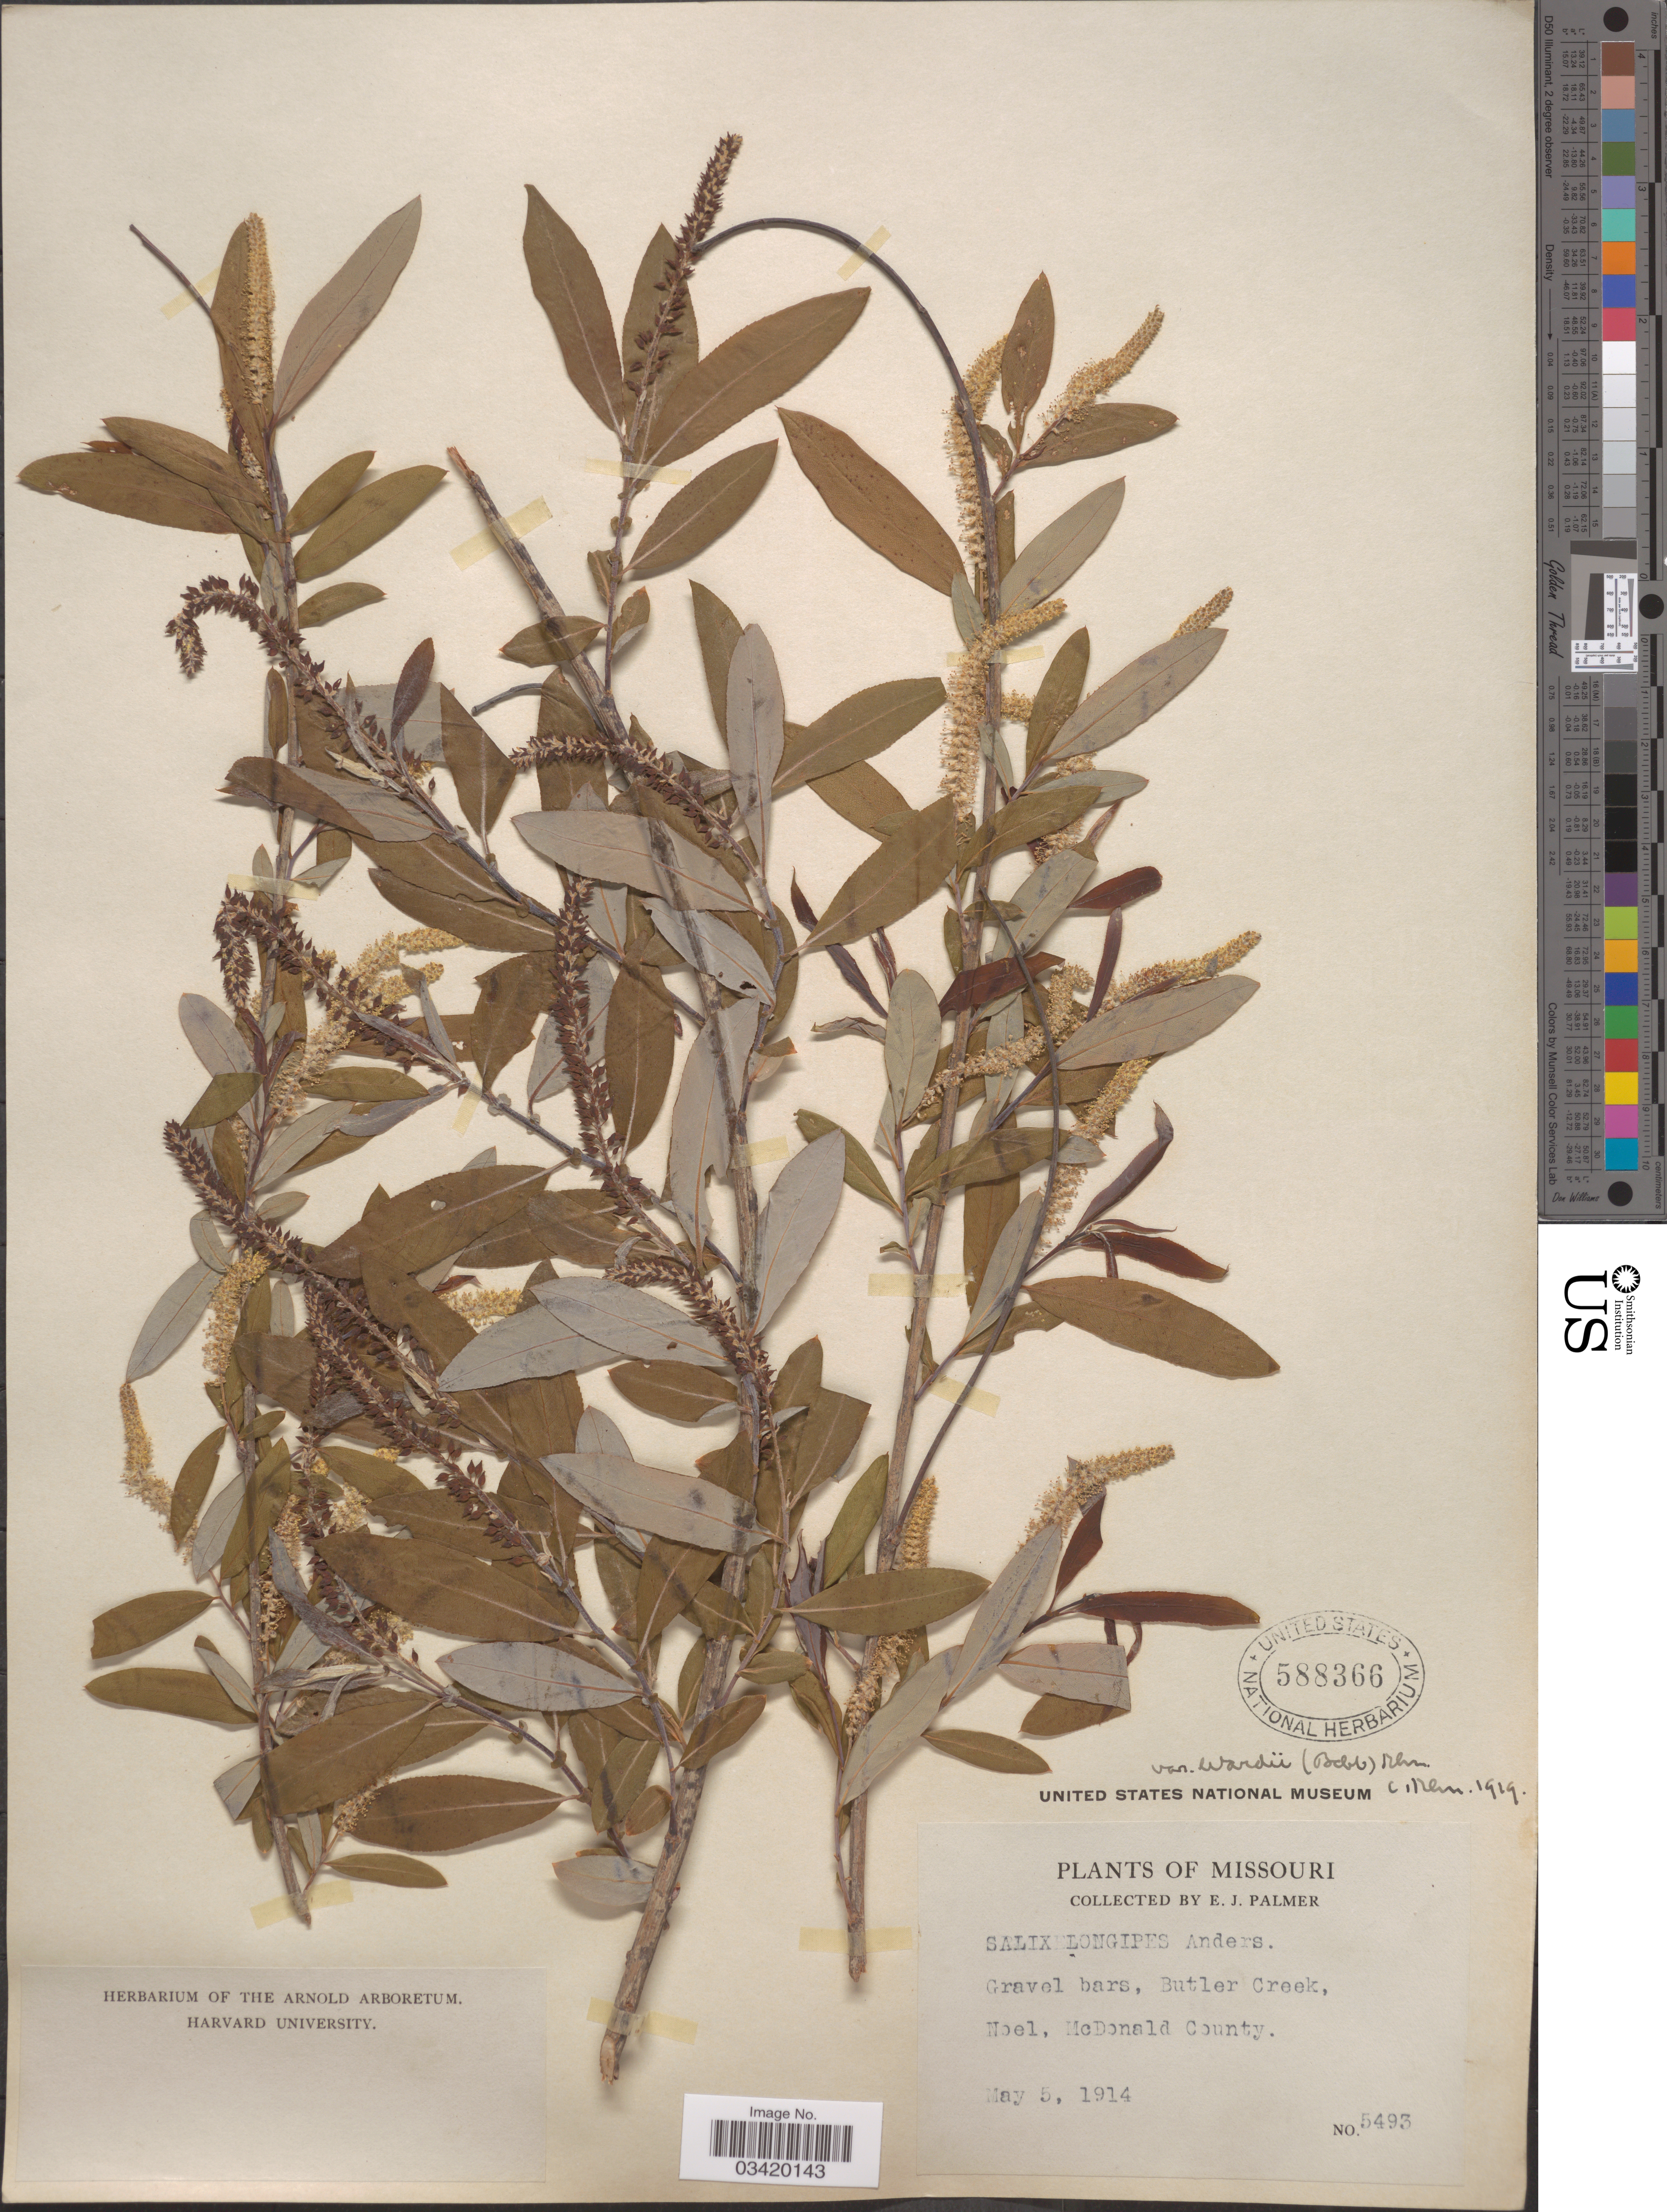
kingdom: Plantae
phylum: Tracheophyta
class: Magnoliopsida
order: Malpighiales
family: Salicaceae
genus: Salix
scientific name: Salix caroliniana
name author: Michx.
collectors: E. J. Palmer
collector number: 5493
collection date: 1914-05-05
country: United States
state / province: Missouri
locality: Gravel bars, Butler Creek, Noel, McDonald County.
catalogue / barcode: US 588366